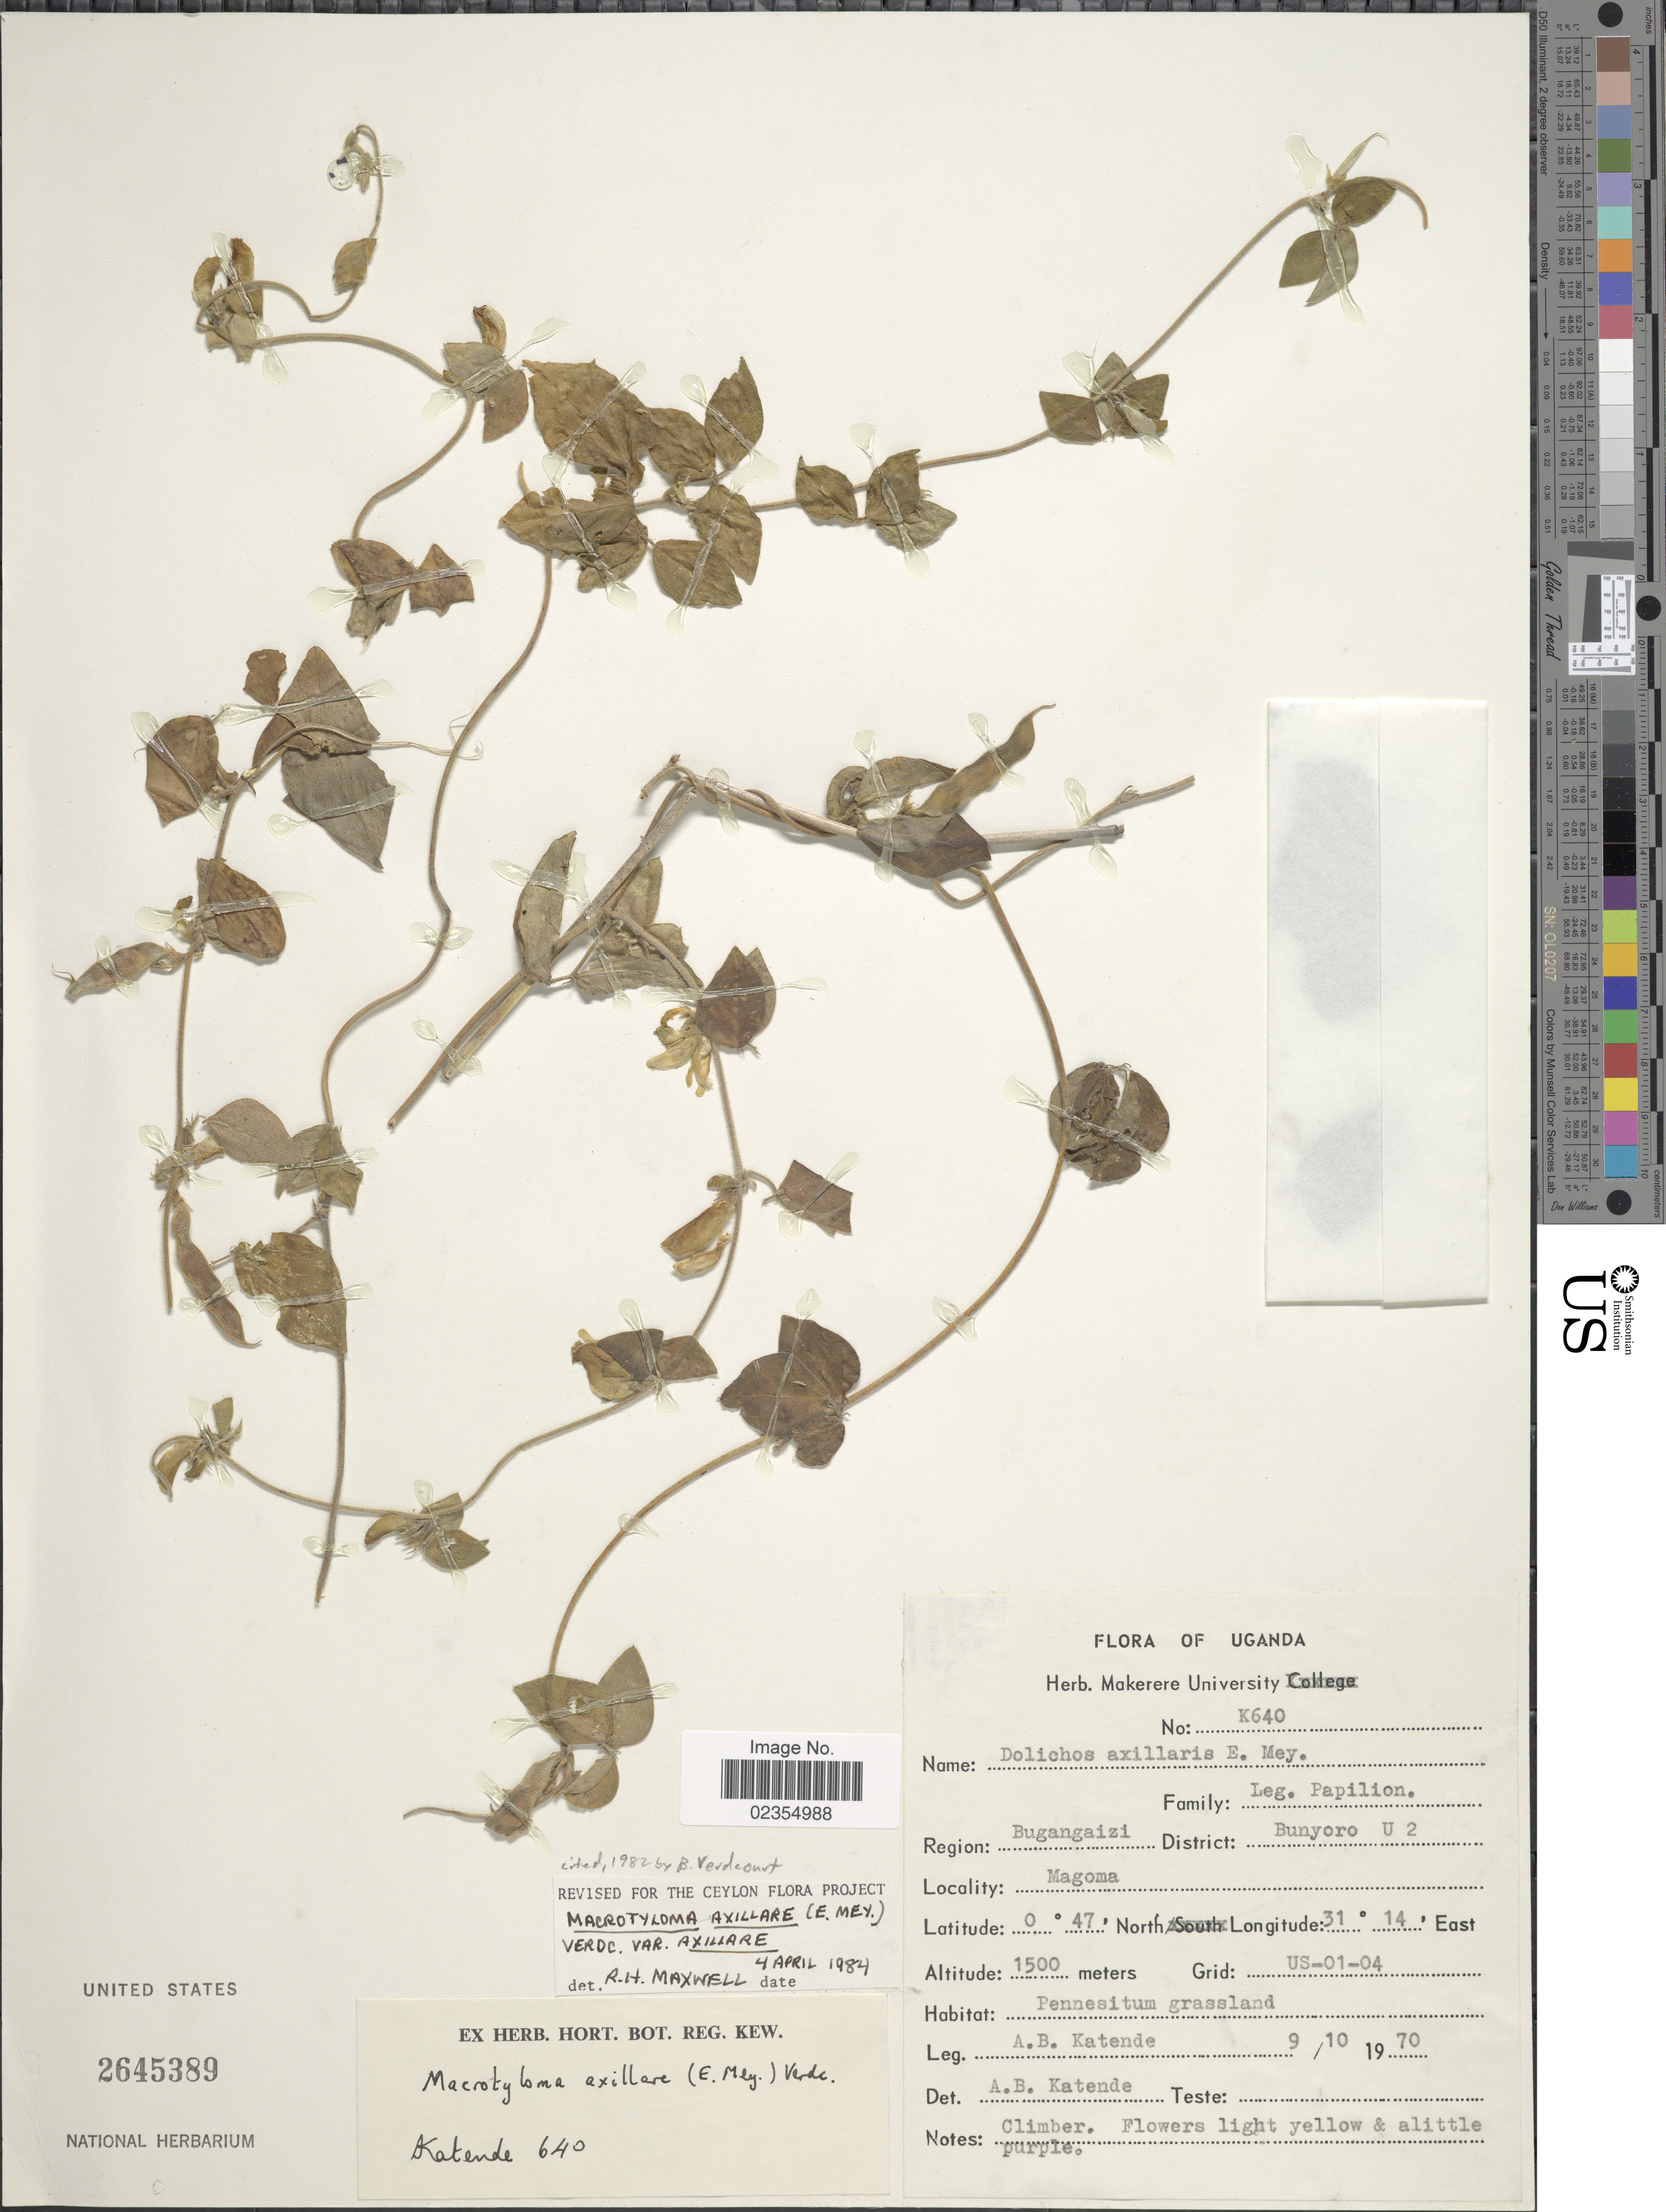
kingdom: Plantae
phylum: Tracheophyta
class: Magnoliopsida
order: Fabales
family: Fabaceae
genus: Macrotyloma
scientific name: Macrotyloma axillare var. axillare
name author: (E. Mey.) Verdc.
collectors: A. Katende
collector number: K640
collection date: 1970-10-09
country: Uganda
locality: Region: Bugangaizi. District: Bunyoro U 2. Magoma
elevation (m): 1500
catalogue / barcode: US 2645389